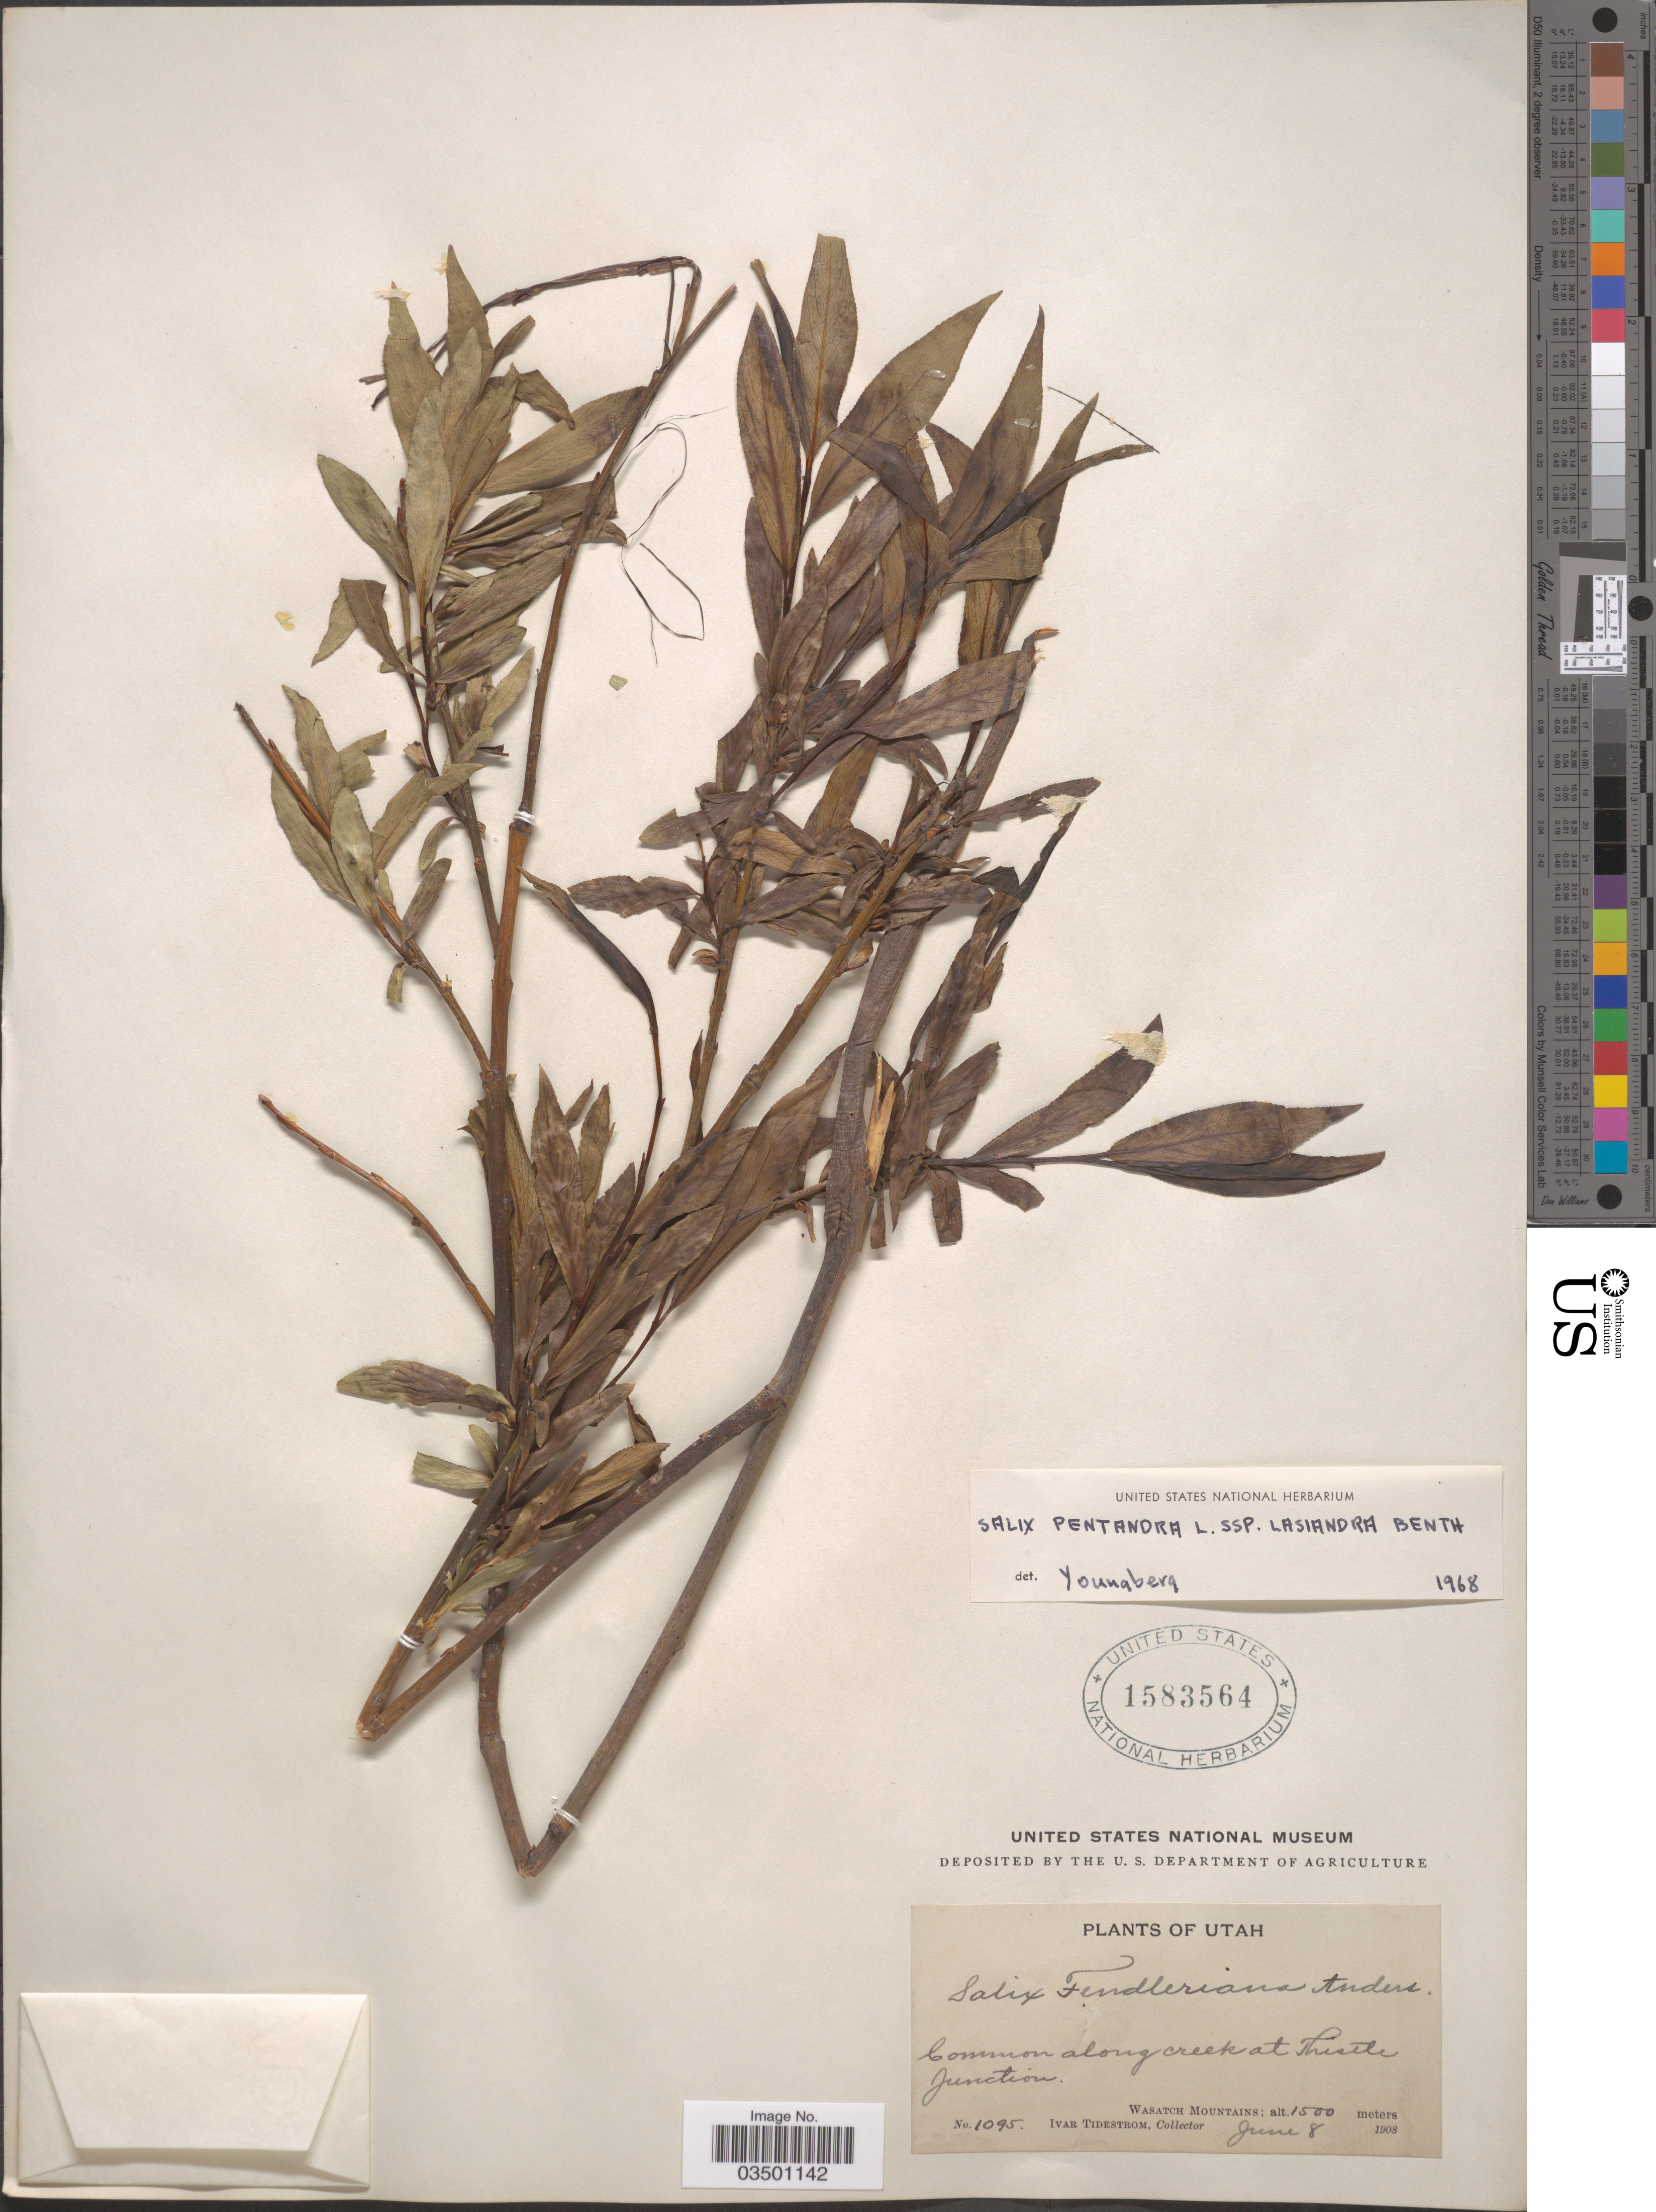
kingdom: Plantae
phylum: Tracheophyta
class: Magnoliopsida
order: Malpighiales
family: Salicaceae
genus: Salix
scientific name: Salix lasiandra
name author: Benth.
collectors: I. F. Tidestrom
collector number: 1095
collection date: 1908-06-08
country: United States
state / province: Utah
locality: Along creek at Thistle Junction. Wasatch Mountains.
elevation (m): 1500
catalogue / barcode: US 1583564